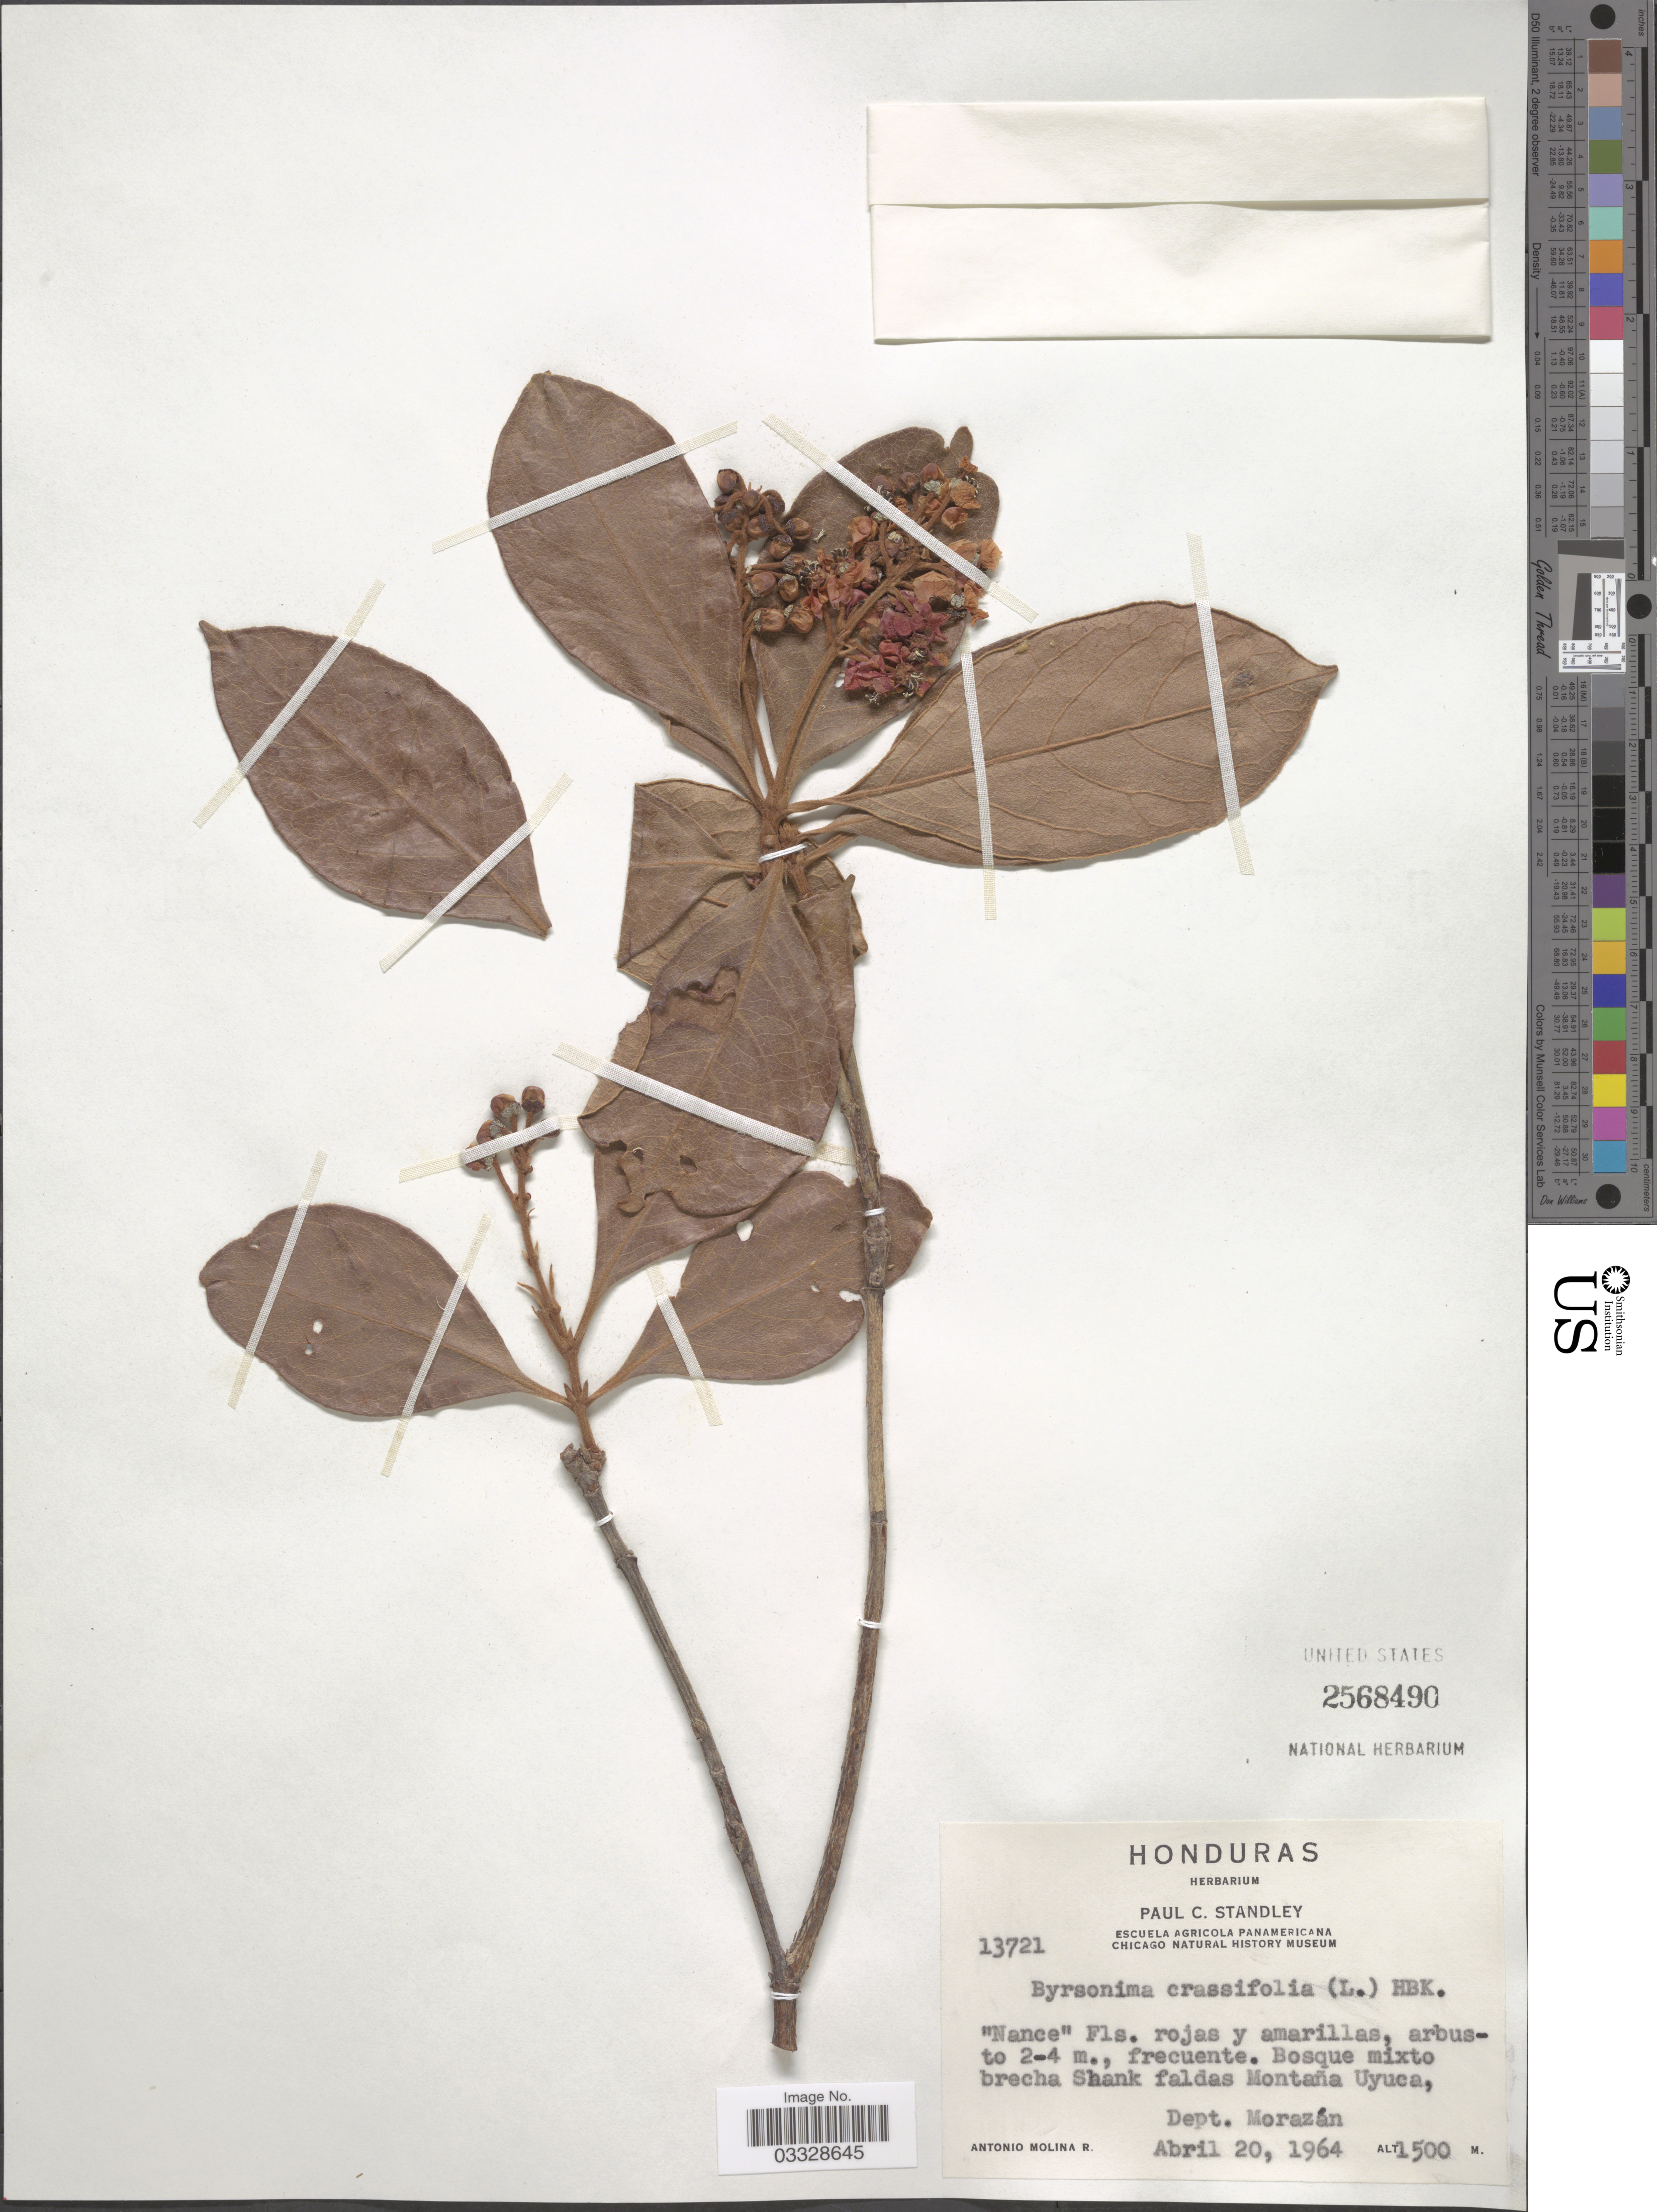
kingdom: Plantae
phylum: Tracheophyta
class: Magnoliopsida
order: Malpighiales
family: Malpighiaceae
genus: Byrsonima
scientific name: Byrsonima crassifolia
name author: (L.) Kunth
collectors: A. Molina R.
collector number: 13721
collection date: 1964-04-20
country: Honduras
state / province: Fco. Morazán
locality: Bosque mixto brecha Shank faldas Montaña Uyuca, Dept. Morazán.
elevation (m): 1500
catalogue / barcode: US 2568490